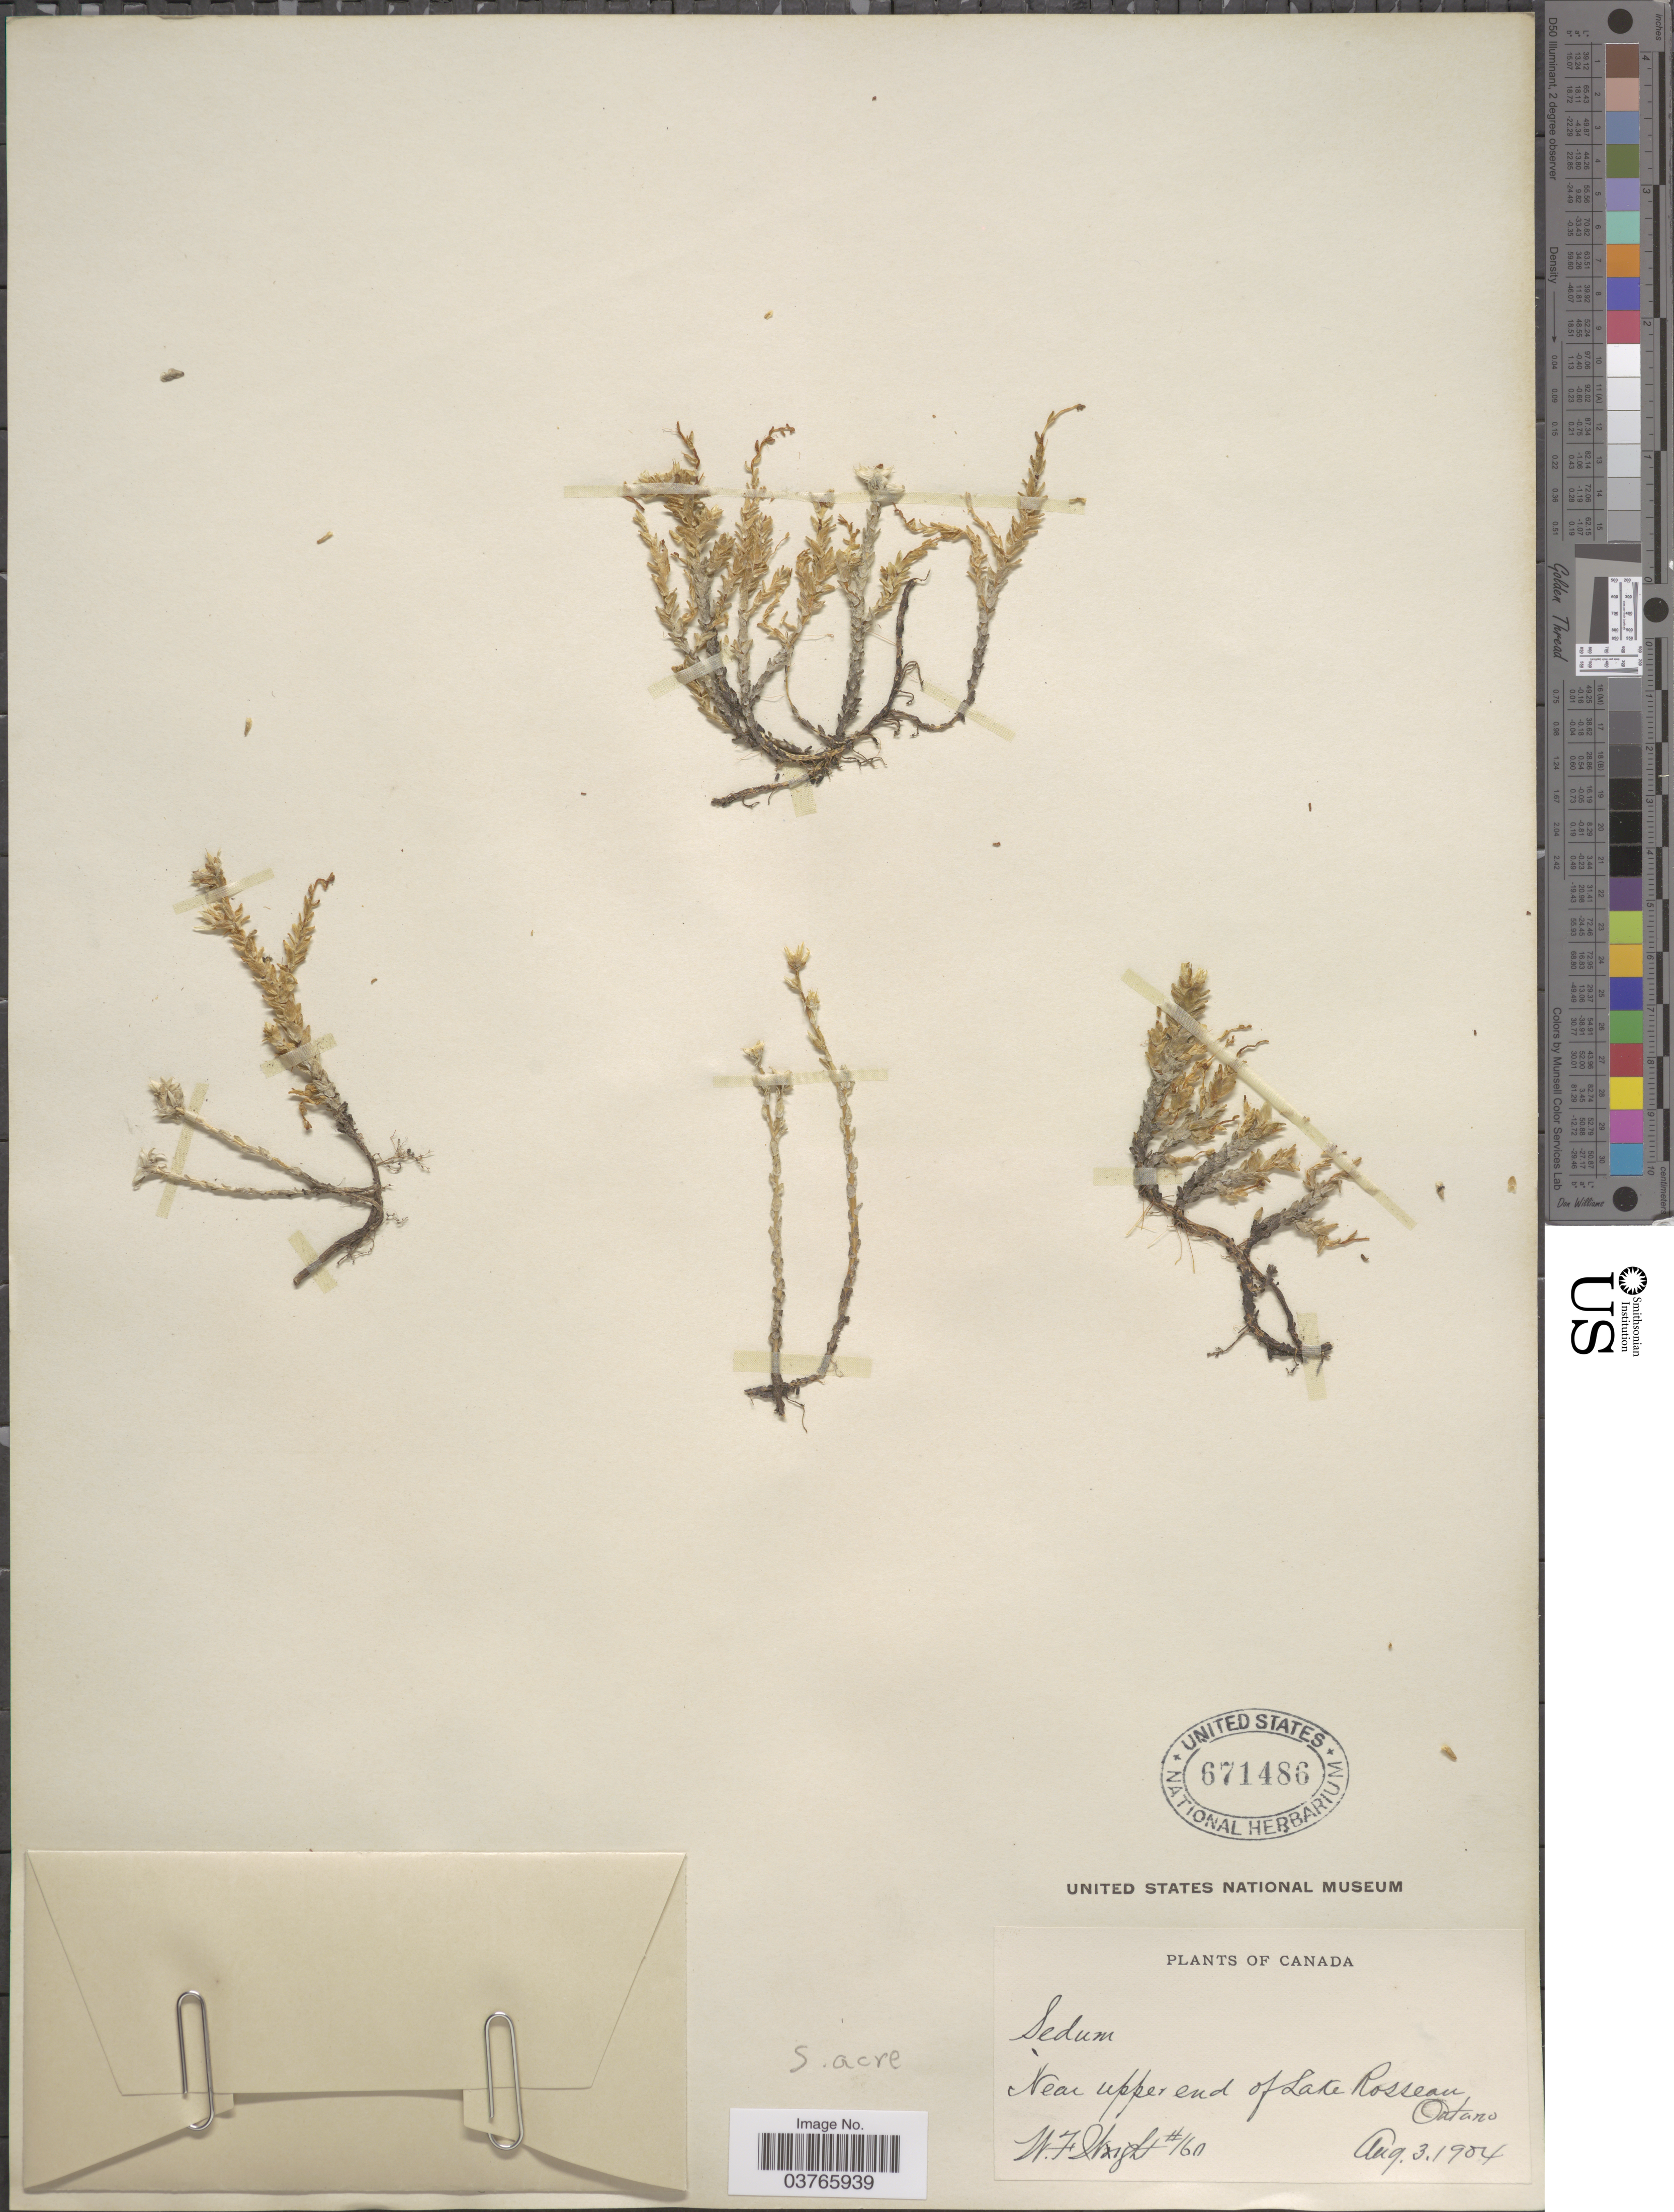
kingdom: Plantae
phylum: Tracheophyta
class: Magnoliopsida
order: Saxifragales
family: Crassulaceae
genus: Sedum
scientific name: Sedum acre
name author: L.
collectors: W. F. Wright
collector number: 160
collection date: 1904-08-03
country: Canada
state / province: Ontario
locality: Near upper end of Lake Rosseau.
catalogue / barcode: US 671486